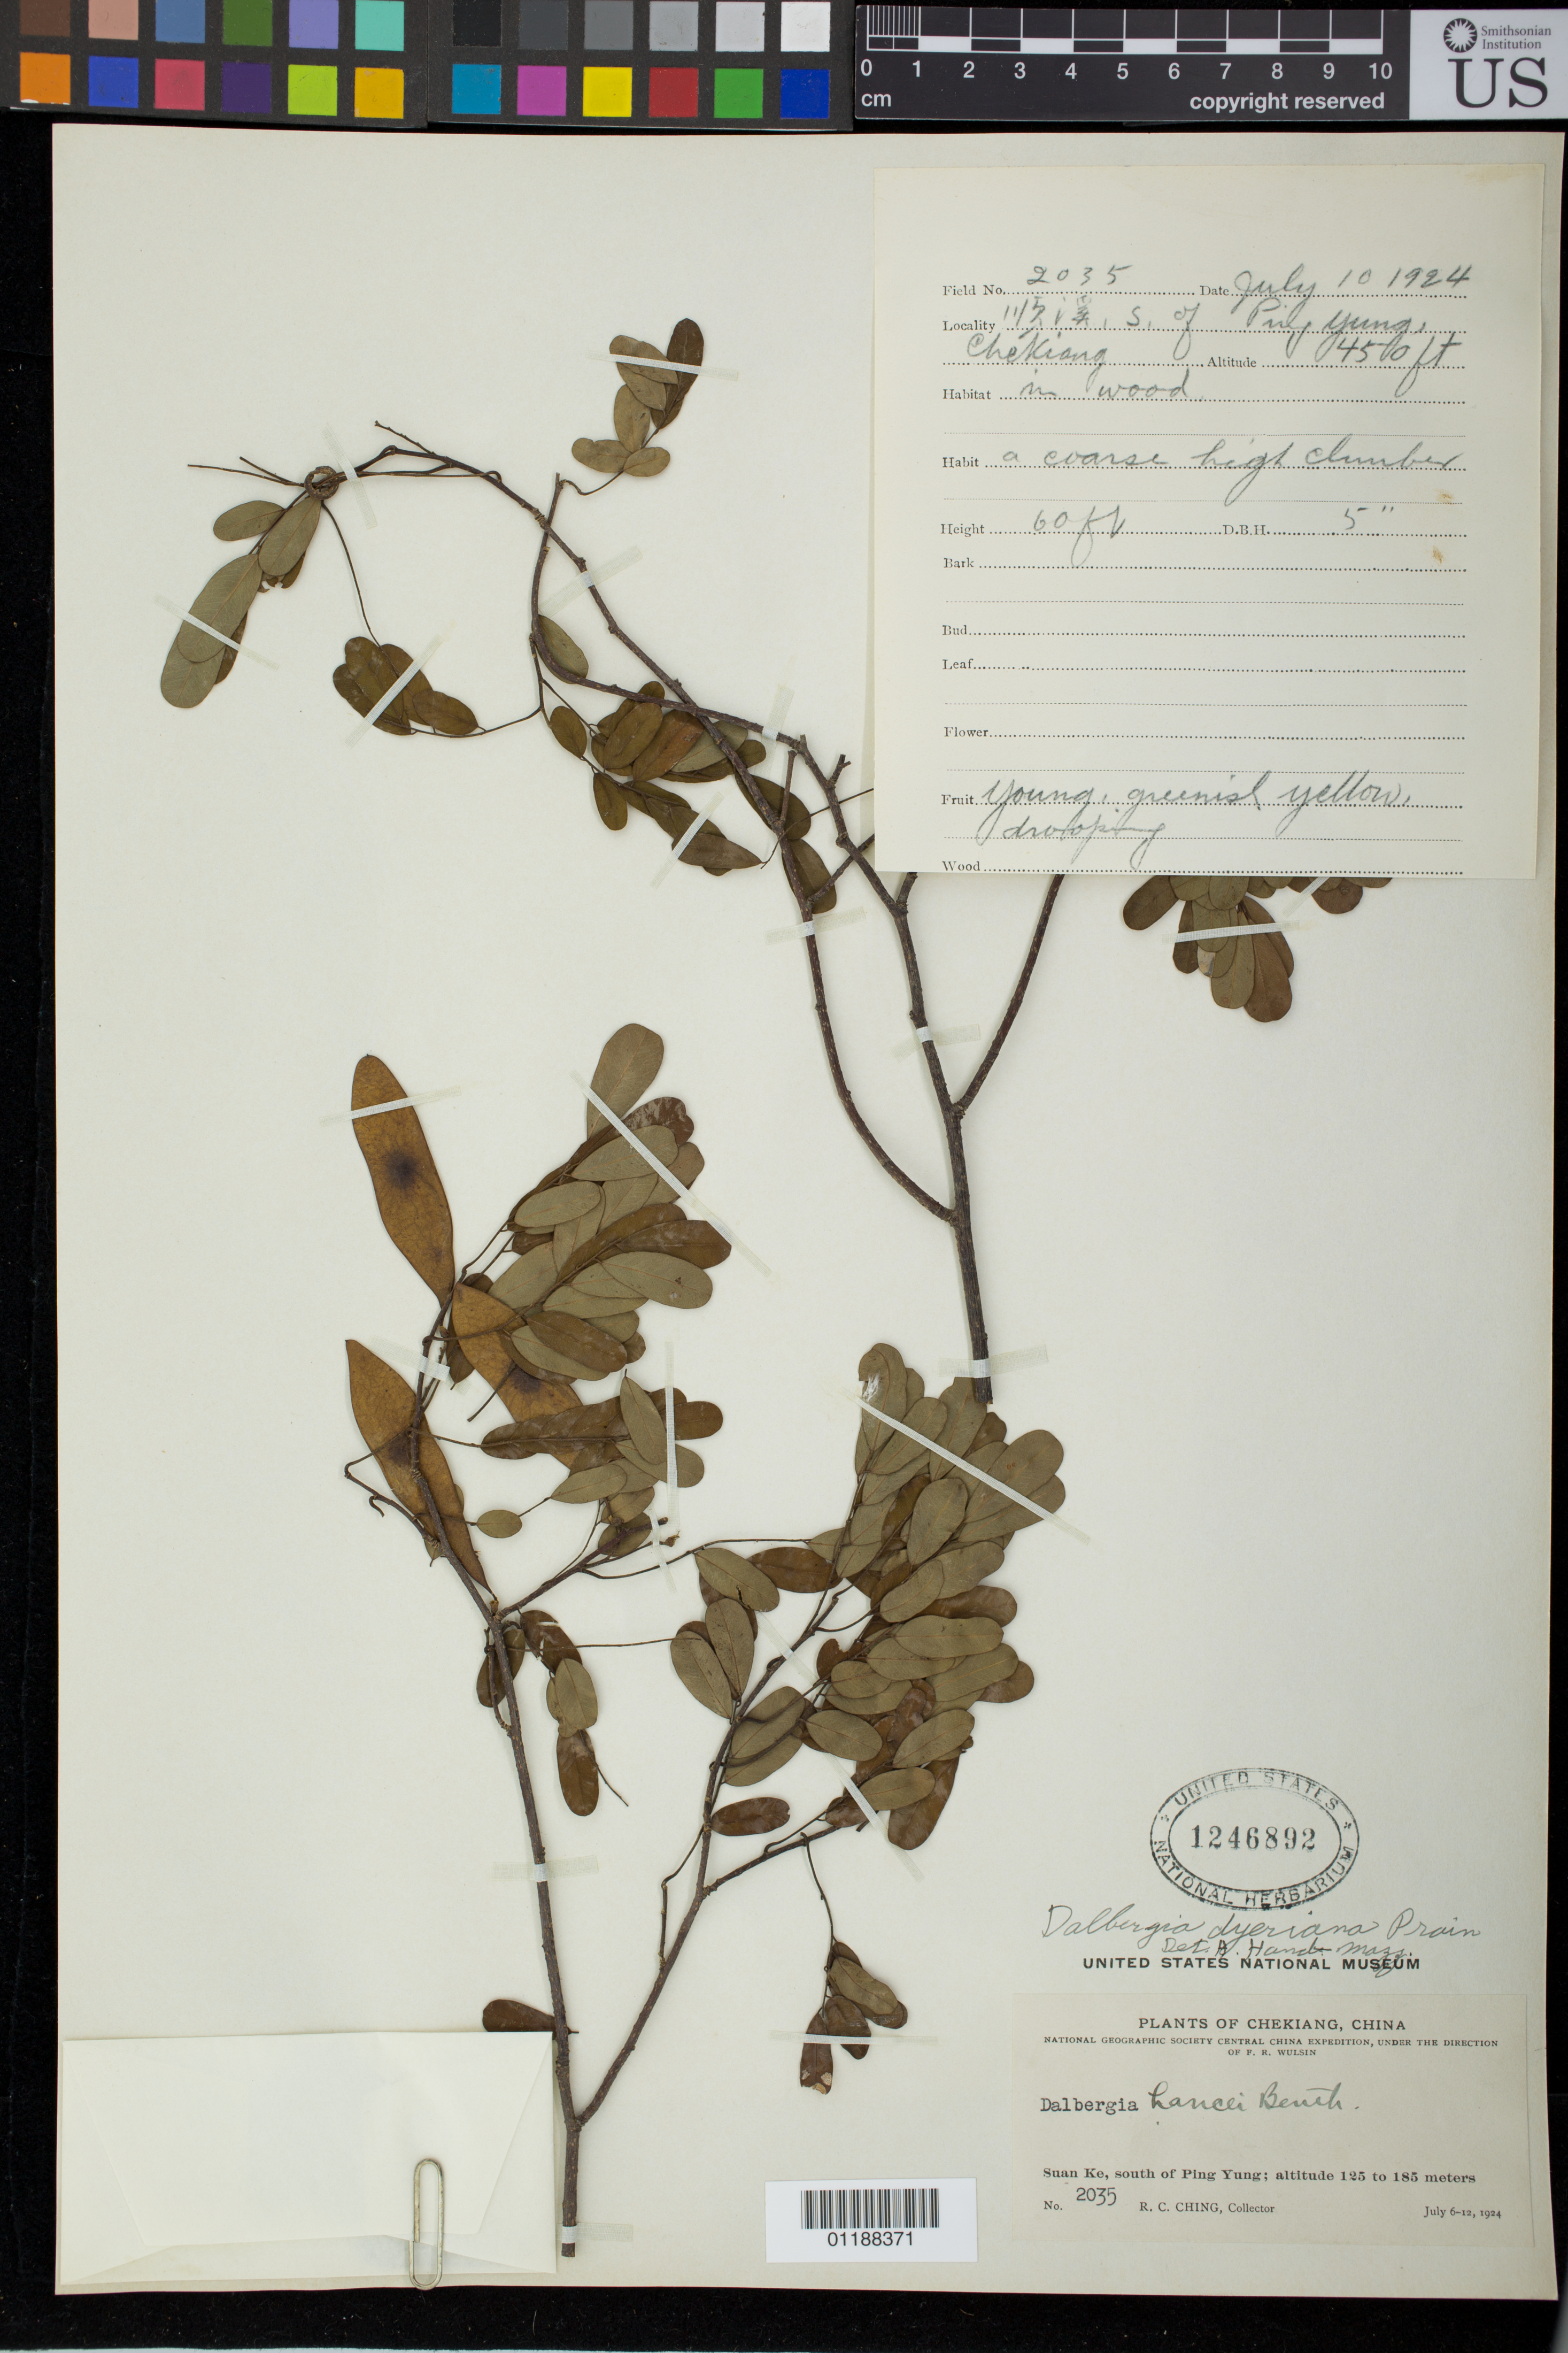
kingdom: Plantae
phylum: Tracheophyta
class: Magnoliopsida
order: Fabales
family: Fabaceae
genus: Dalbergia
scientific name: Dalbergia hancei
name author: Benth.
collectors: R. C. Ching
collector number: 2035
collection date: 1924-07-06/1924-07-12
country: China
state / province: Zhejiang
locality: Suan Ke, South of Ping Yung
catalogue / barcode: US 1246892